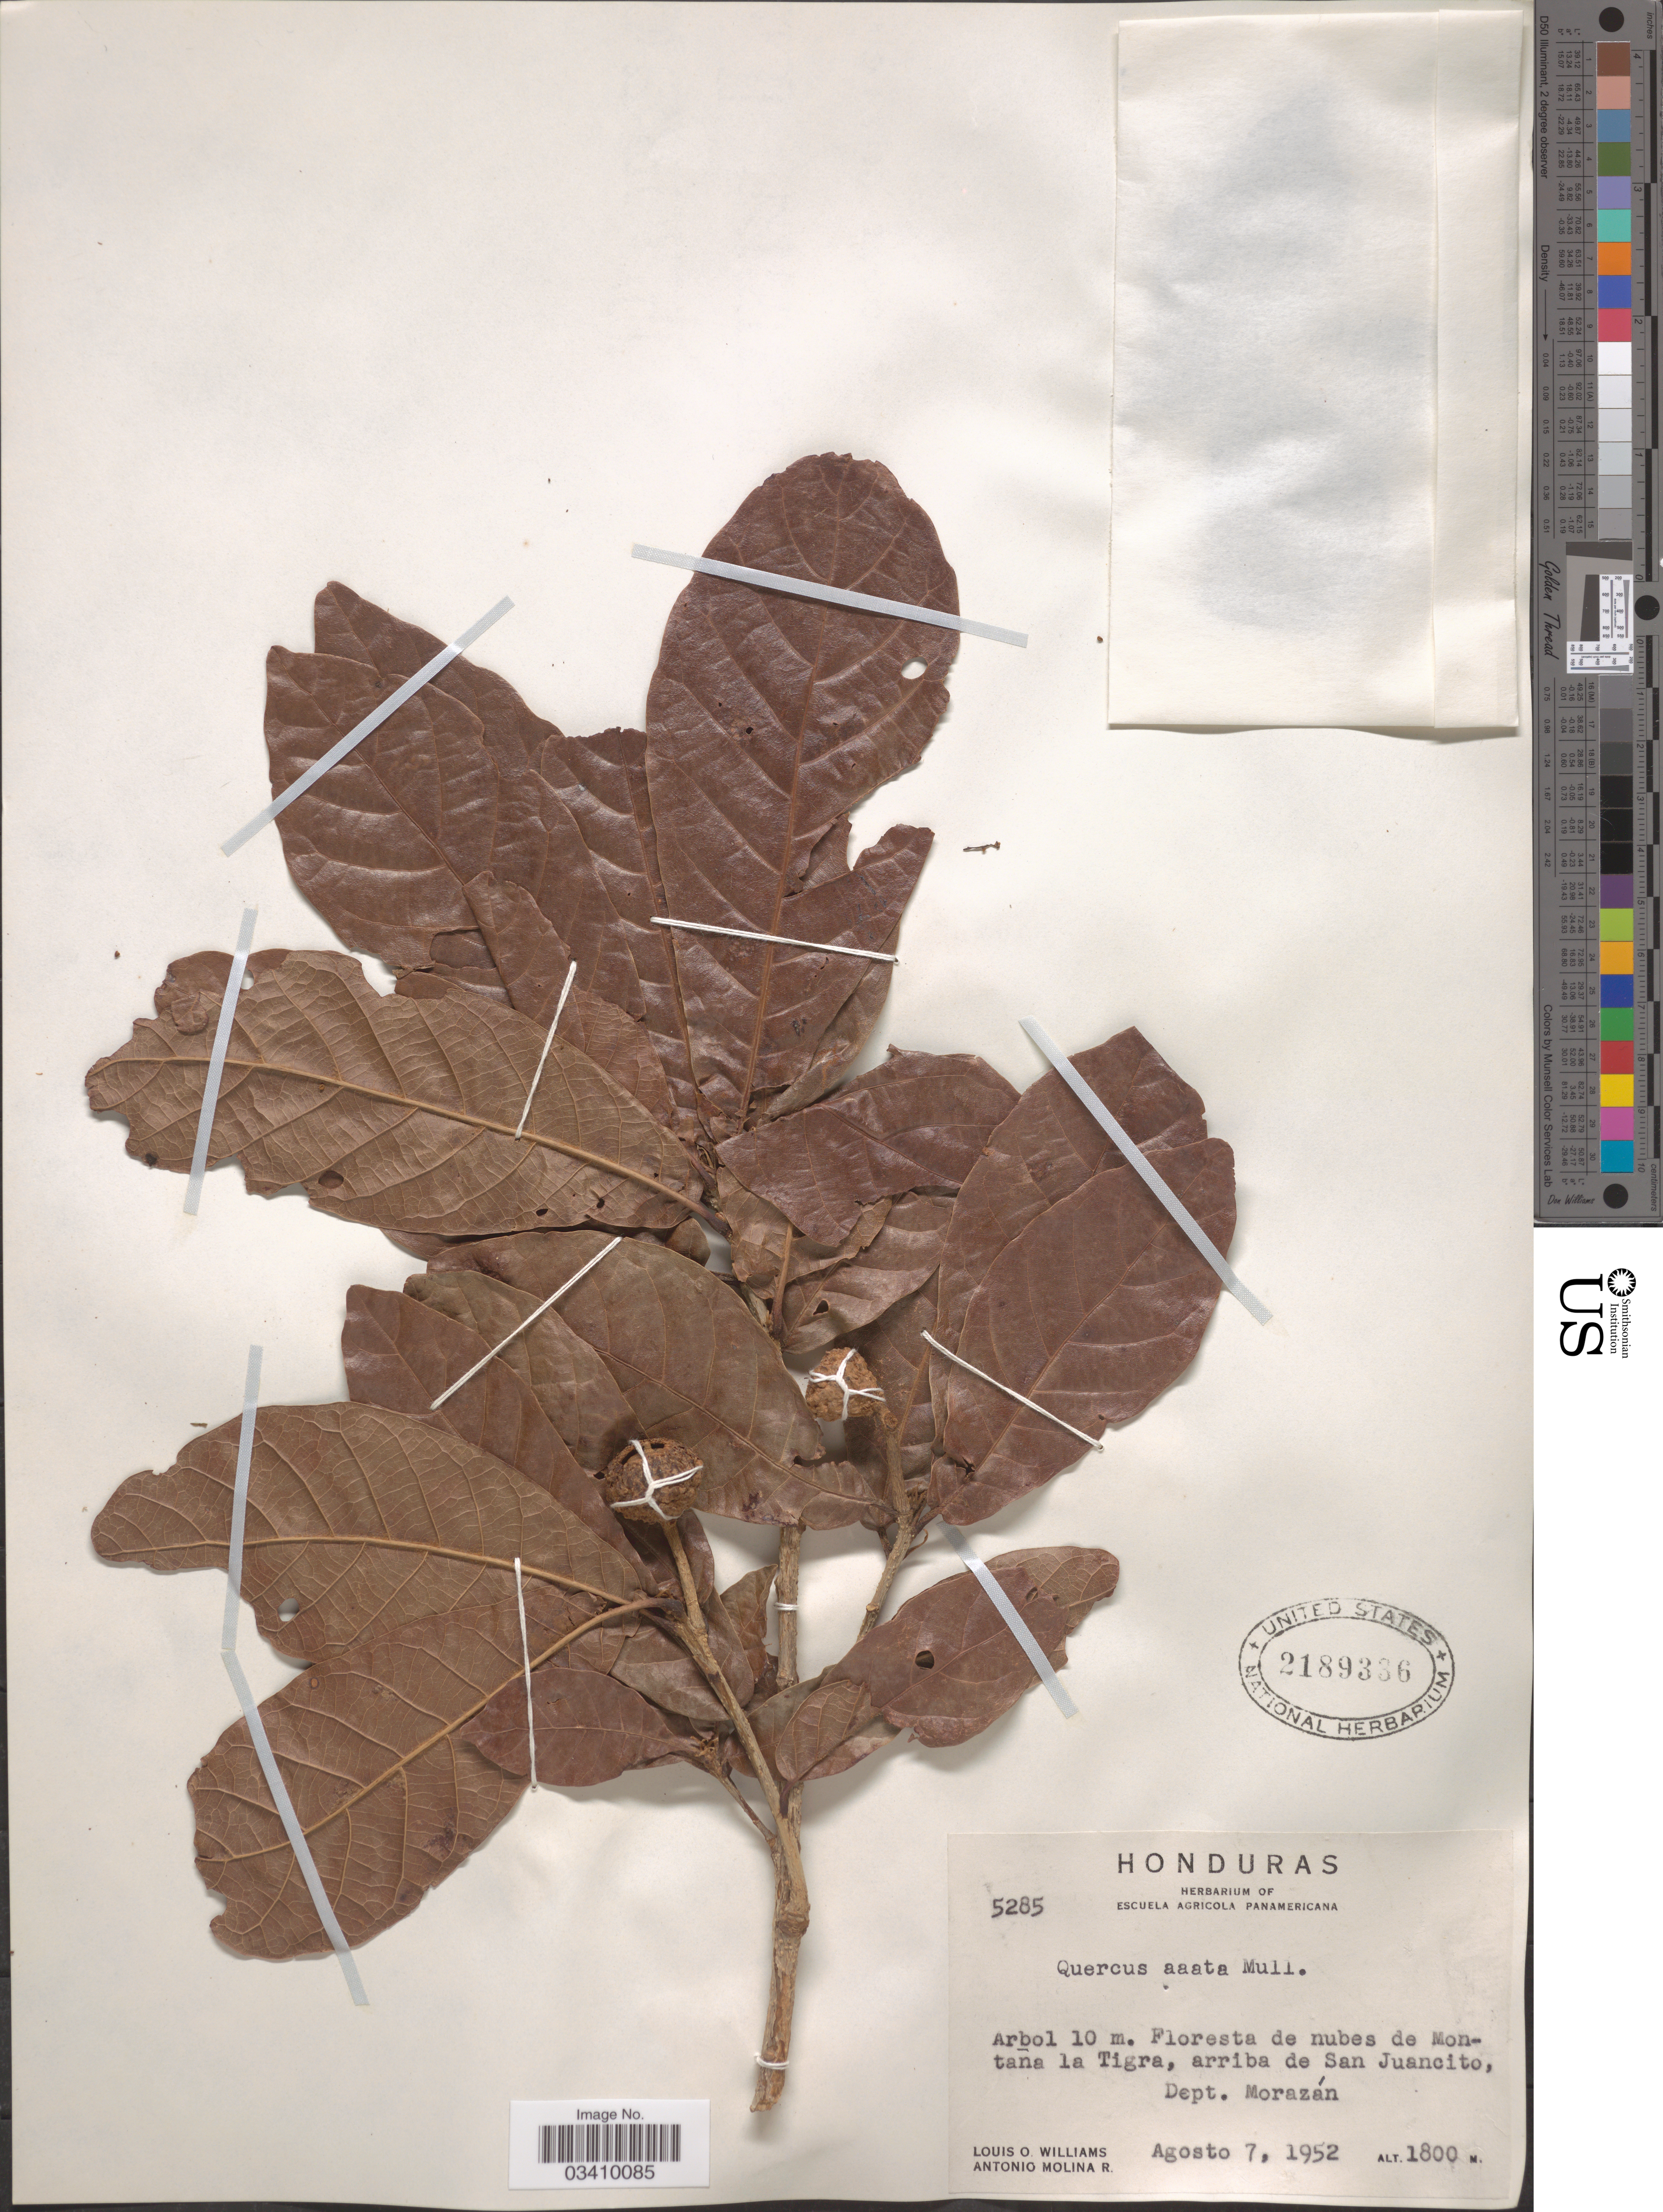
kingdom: Plantae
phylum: Tracheophyta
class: Magnoliopsida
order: Fagales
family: Fagaceae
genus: Quercus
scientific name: Quercus aaata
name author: C.H. Müll.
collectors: L. O. Williams & A. Molina R.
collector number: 5285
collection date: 1952-08-07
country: Honduras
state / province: Fco. Morazán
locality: Floresta de nubes de Montaña la Tigra, arriba de San Juancito, Dept. Morazán.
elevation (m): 1800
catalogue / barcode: US 2189336